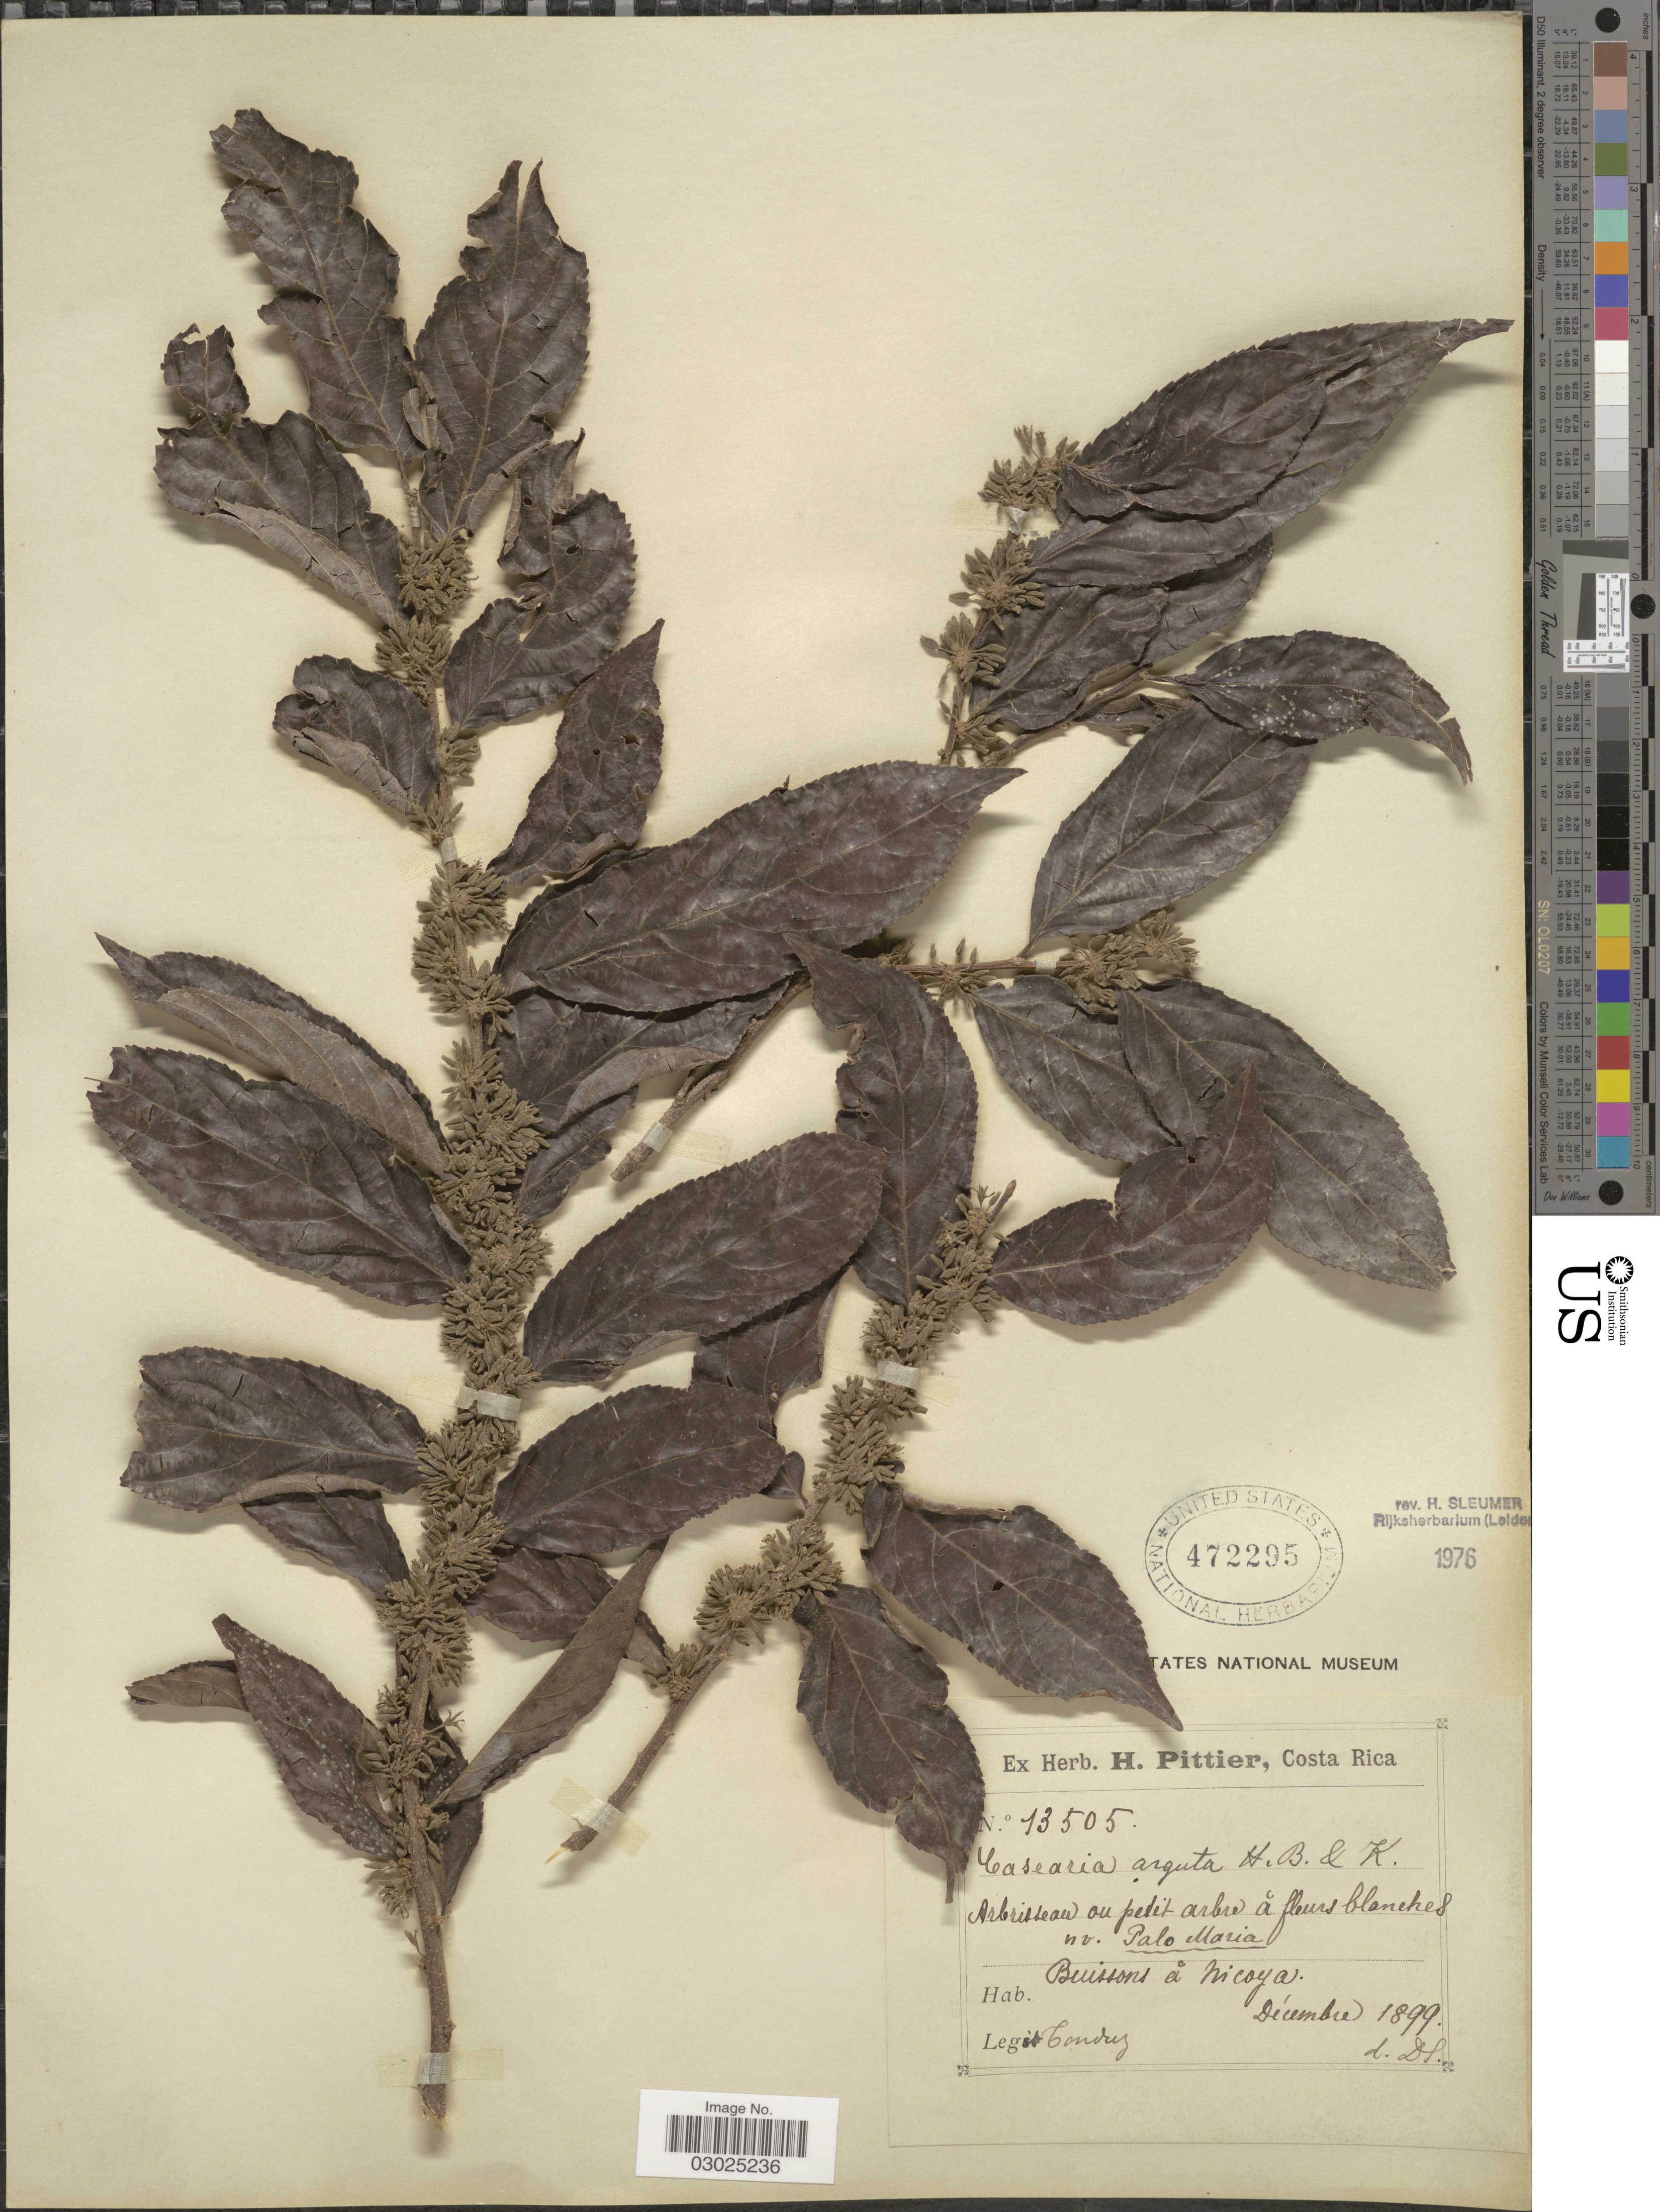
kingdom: Plantae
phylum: Tracheophyta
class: Magnoliopsida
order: Malpighiales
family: Salicaceae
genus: Casearia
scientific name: Casearia arguta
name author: Kunth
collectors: Tonduz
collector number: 13505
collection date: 1899-12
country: Costa Rica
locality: Buissons a Nicoya.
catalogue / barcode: US 472295